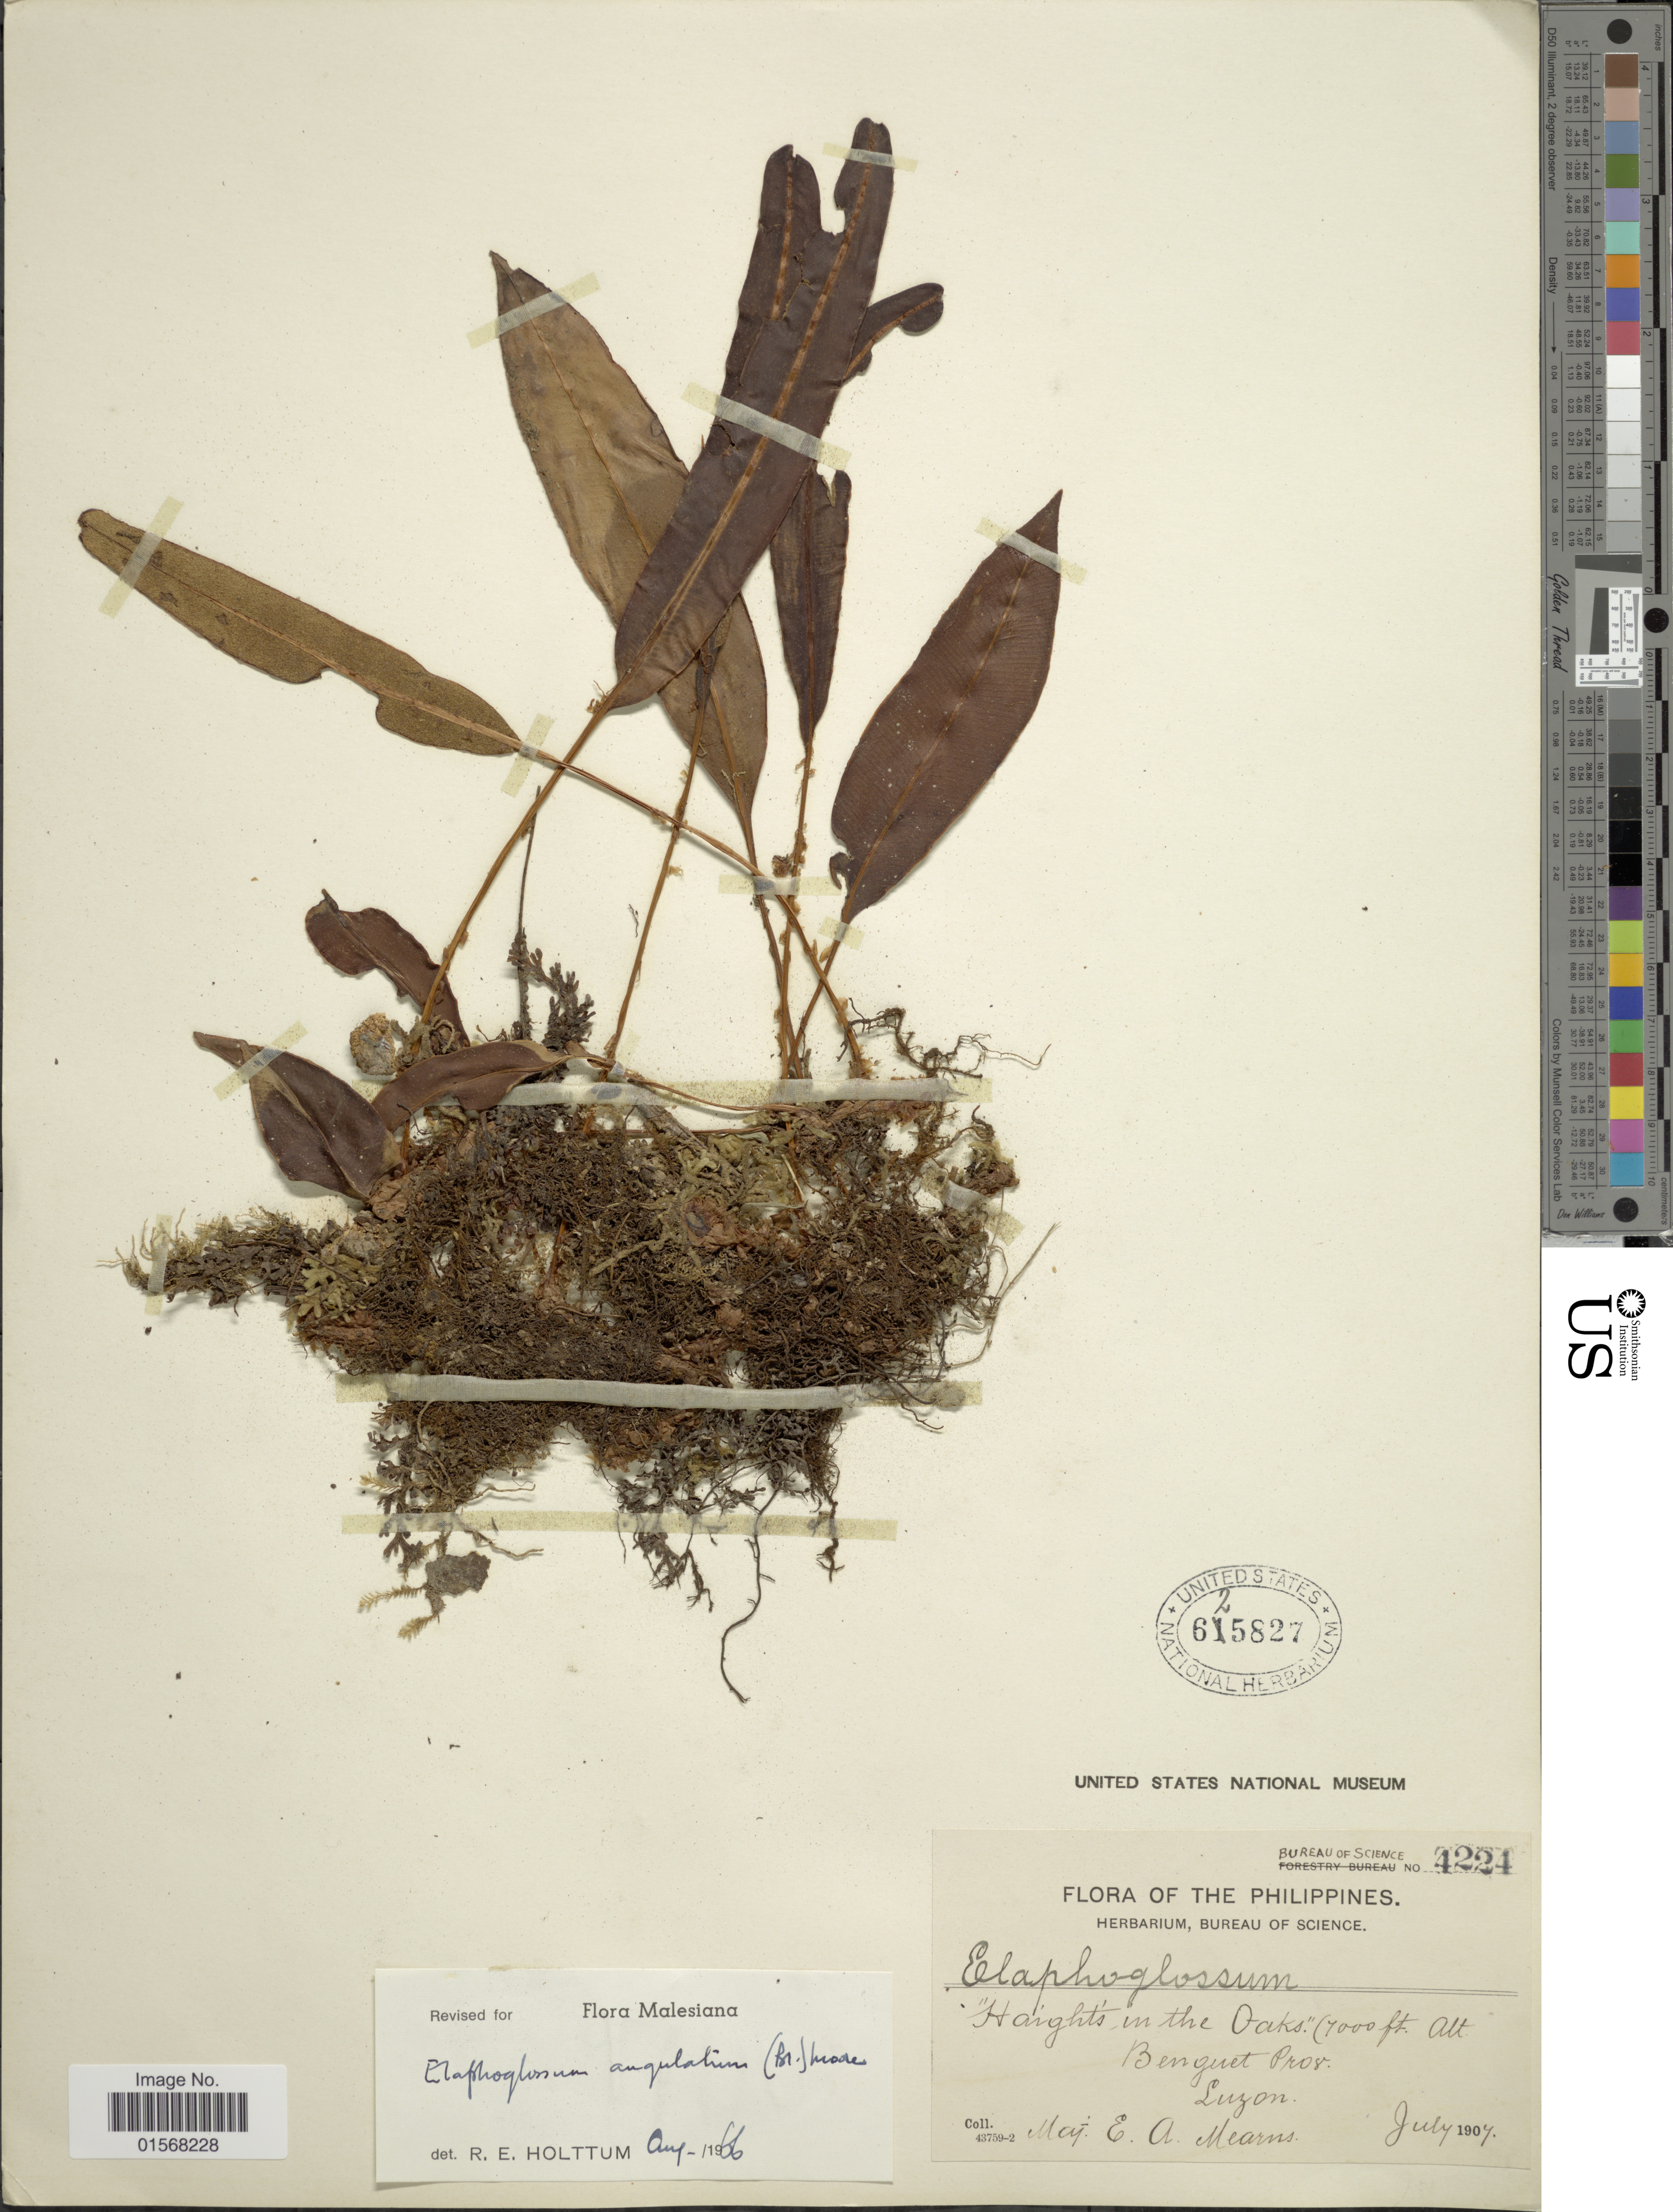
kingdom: Plantae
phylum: Tracheophyta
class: Polypodiopsida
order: Polypodiales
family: Dryopteridaceae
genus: Elaphoglossum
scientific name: Elaphoglossum angulatum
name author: (Blume) T. Moore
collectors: May & E. A. Mearns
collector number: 43759-2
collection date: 1907-07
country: Philippines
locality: Haights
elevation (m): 2134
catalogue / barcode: US 625827